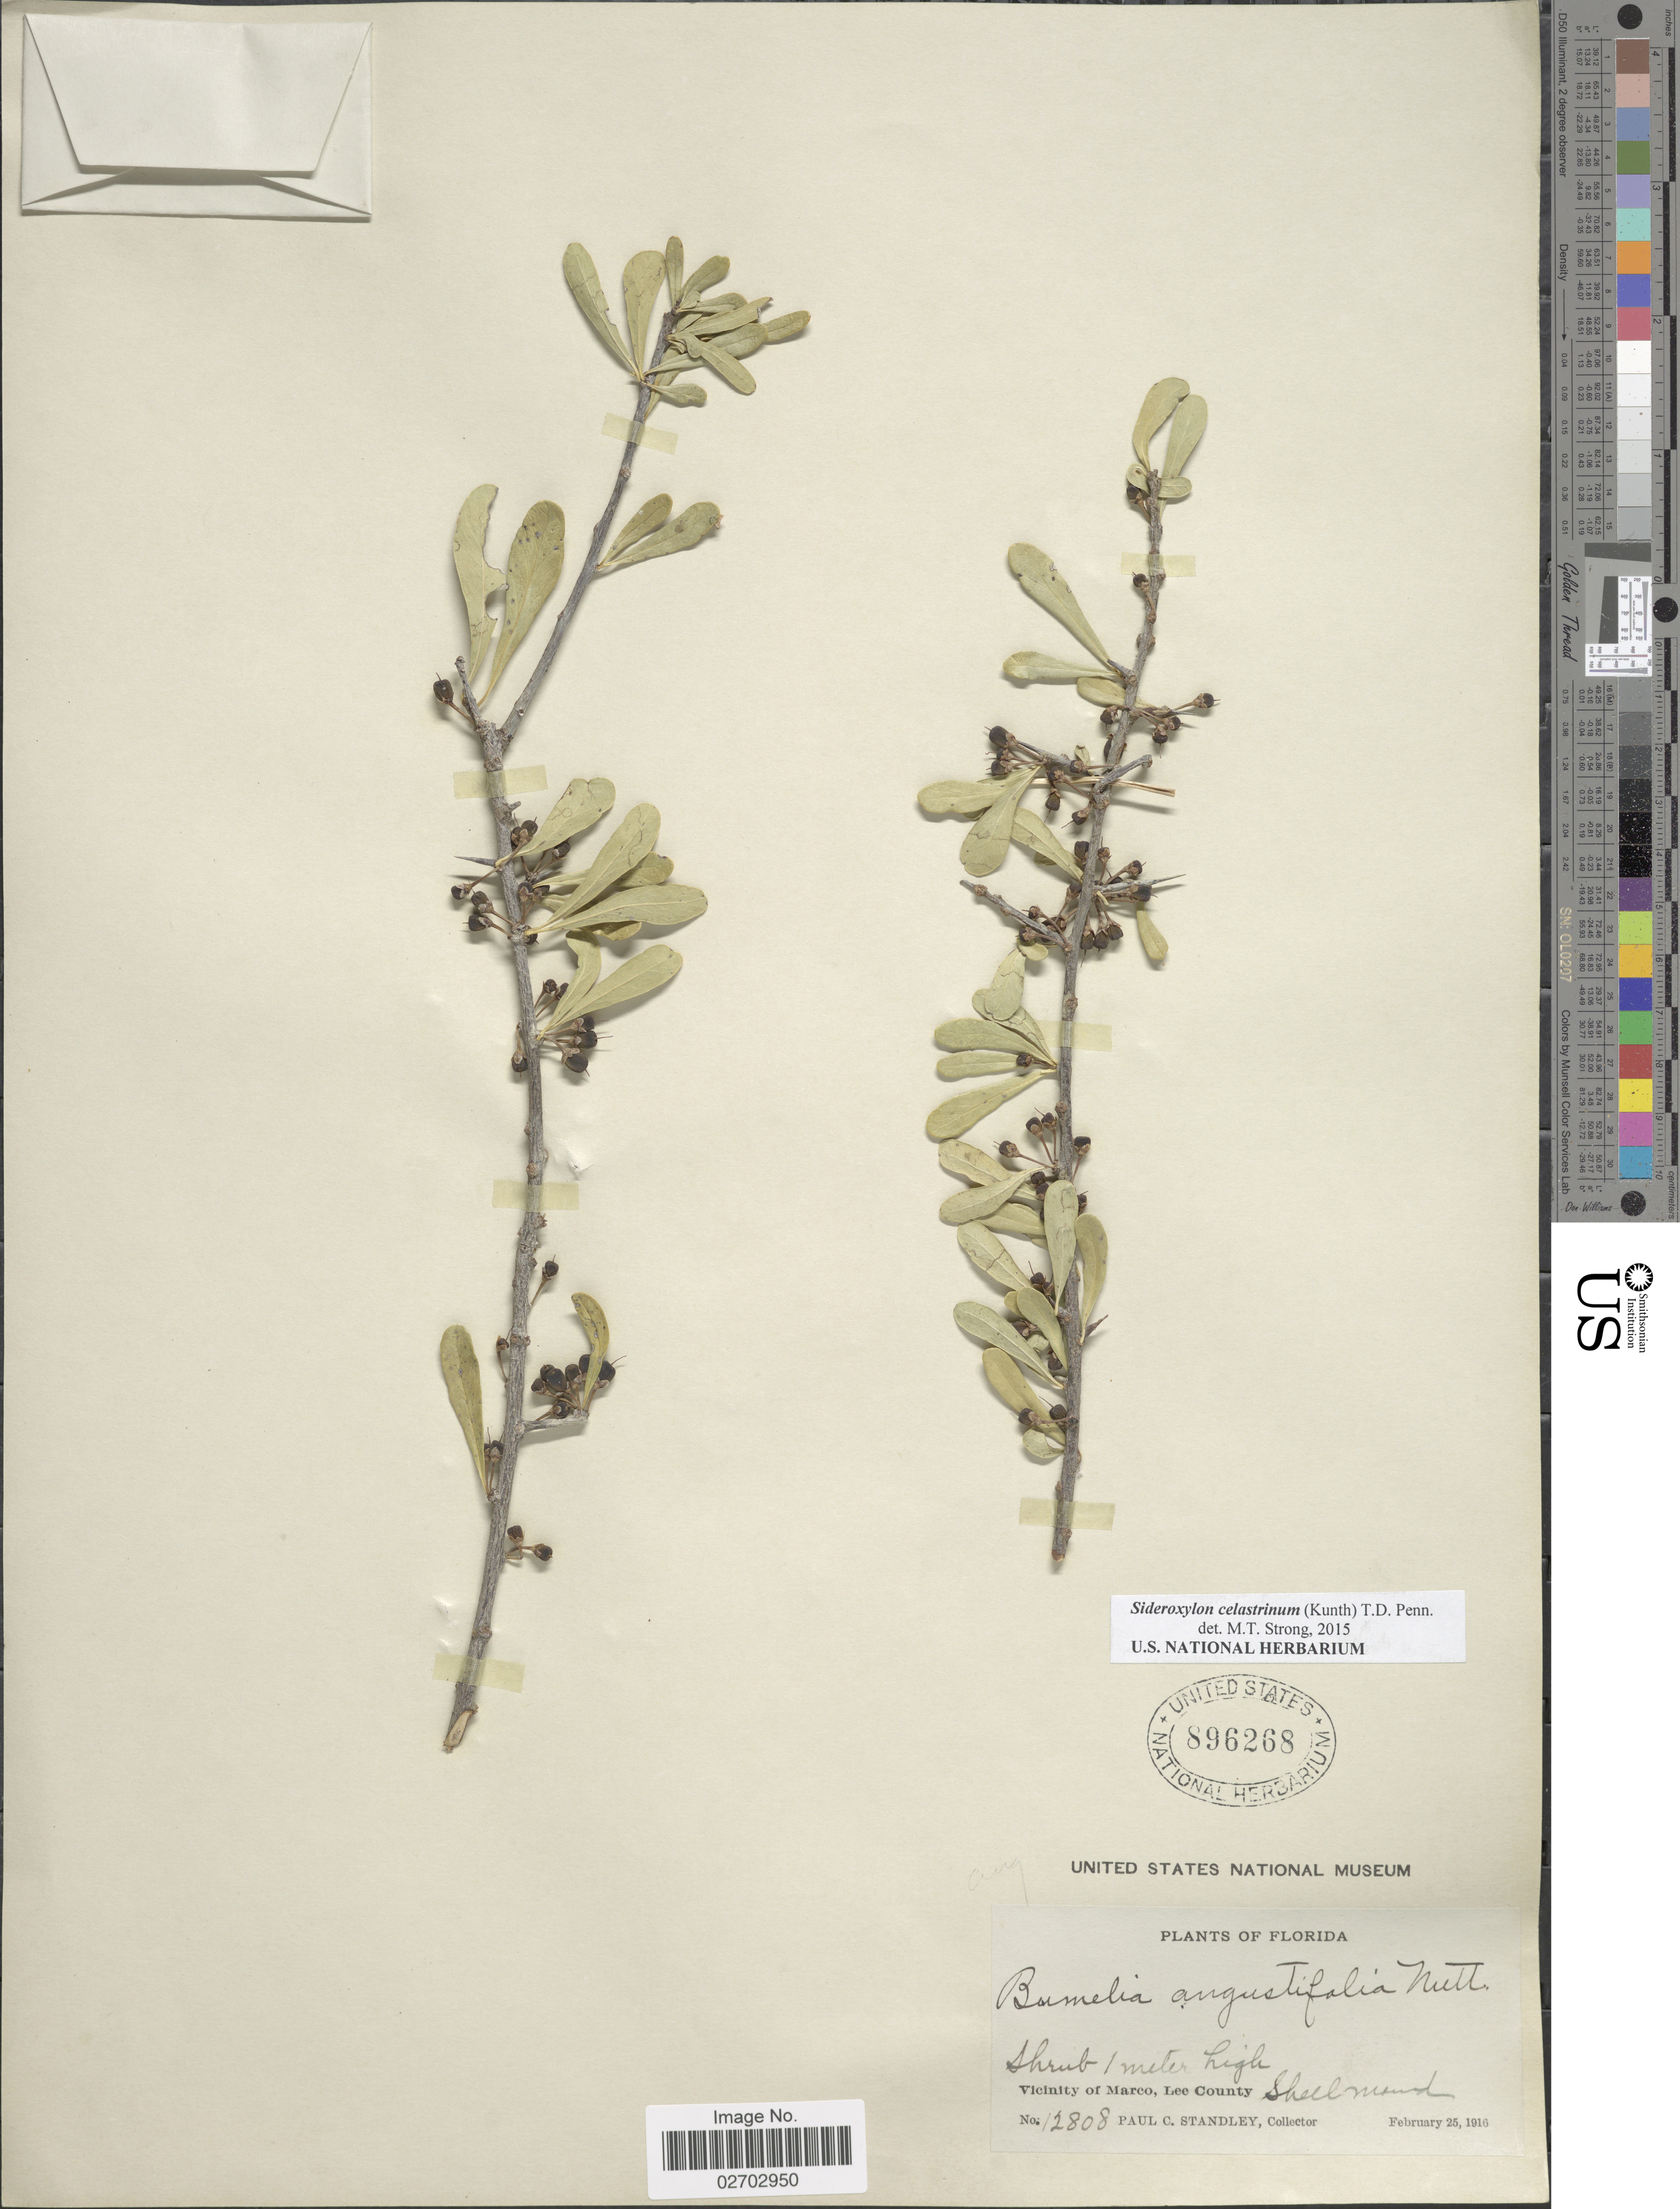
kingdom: Plantae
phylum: Tracheophyta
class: Magnoliopsida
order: Ericales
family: Sapotaceae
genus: Sideroxylon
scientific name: Sideroxylon celastrinum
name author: (Kunth) T.D. Penn.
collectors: P. C. Standley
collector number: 12808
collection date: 1916-02-25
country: United States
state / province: Florida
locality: Vicinity of Marco, Lee County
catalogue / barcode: US 896268